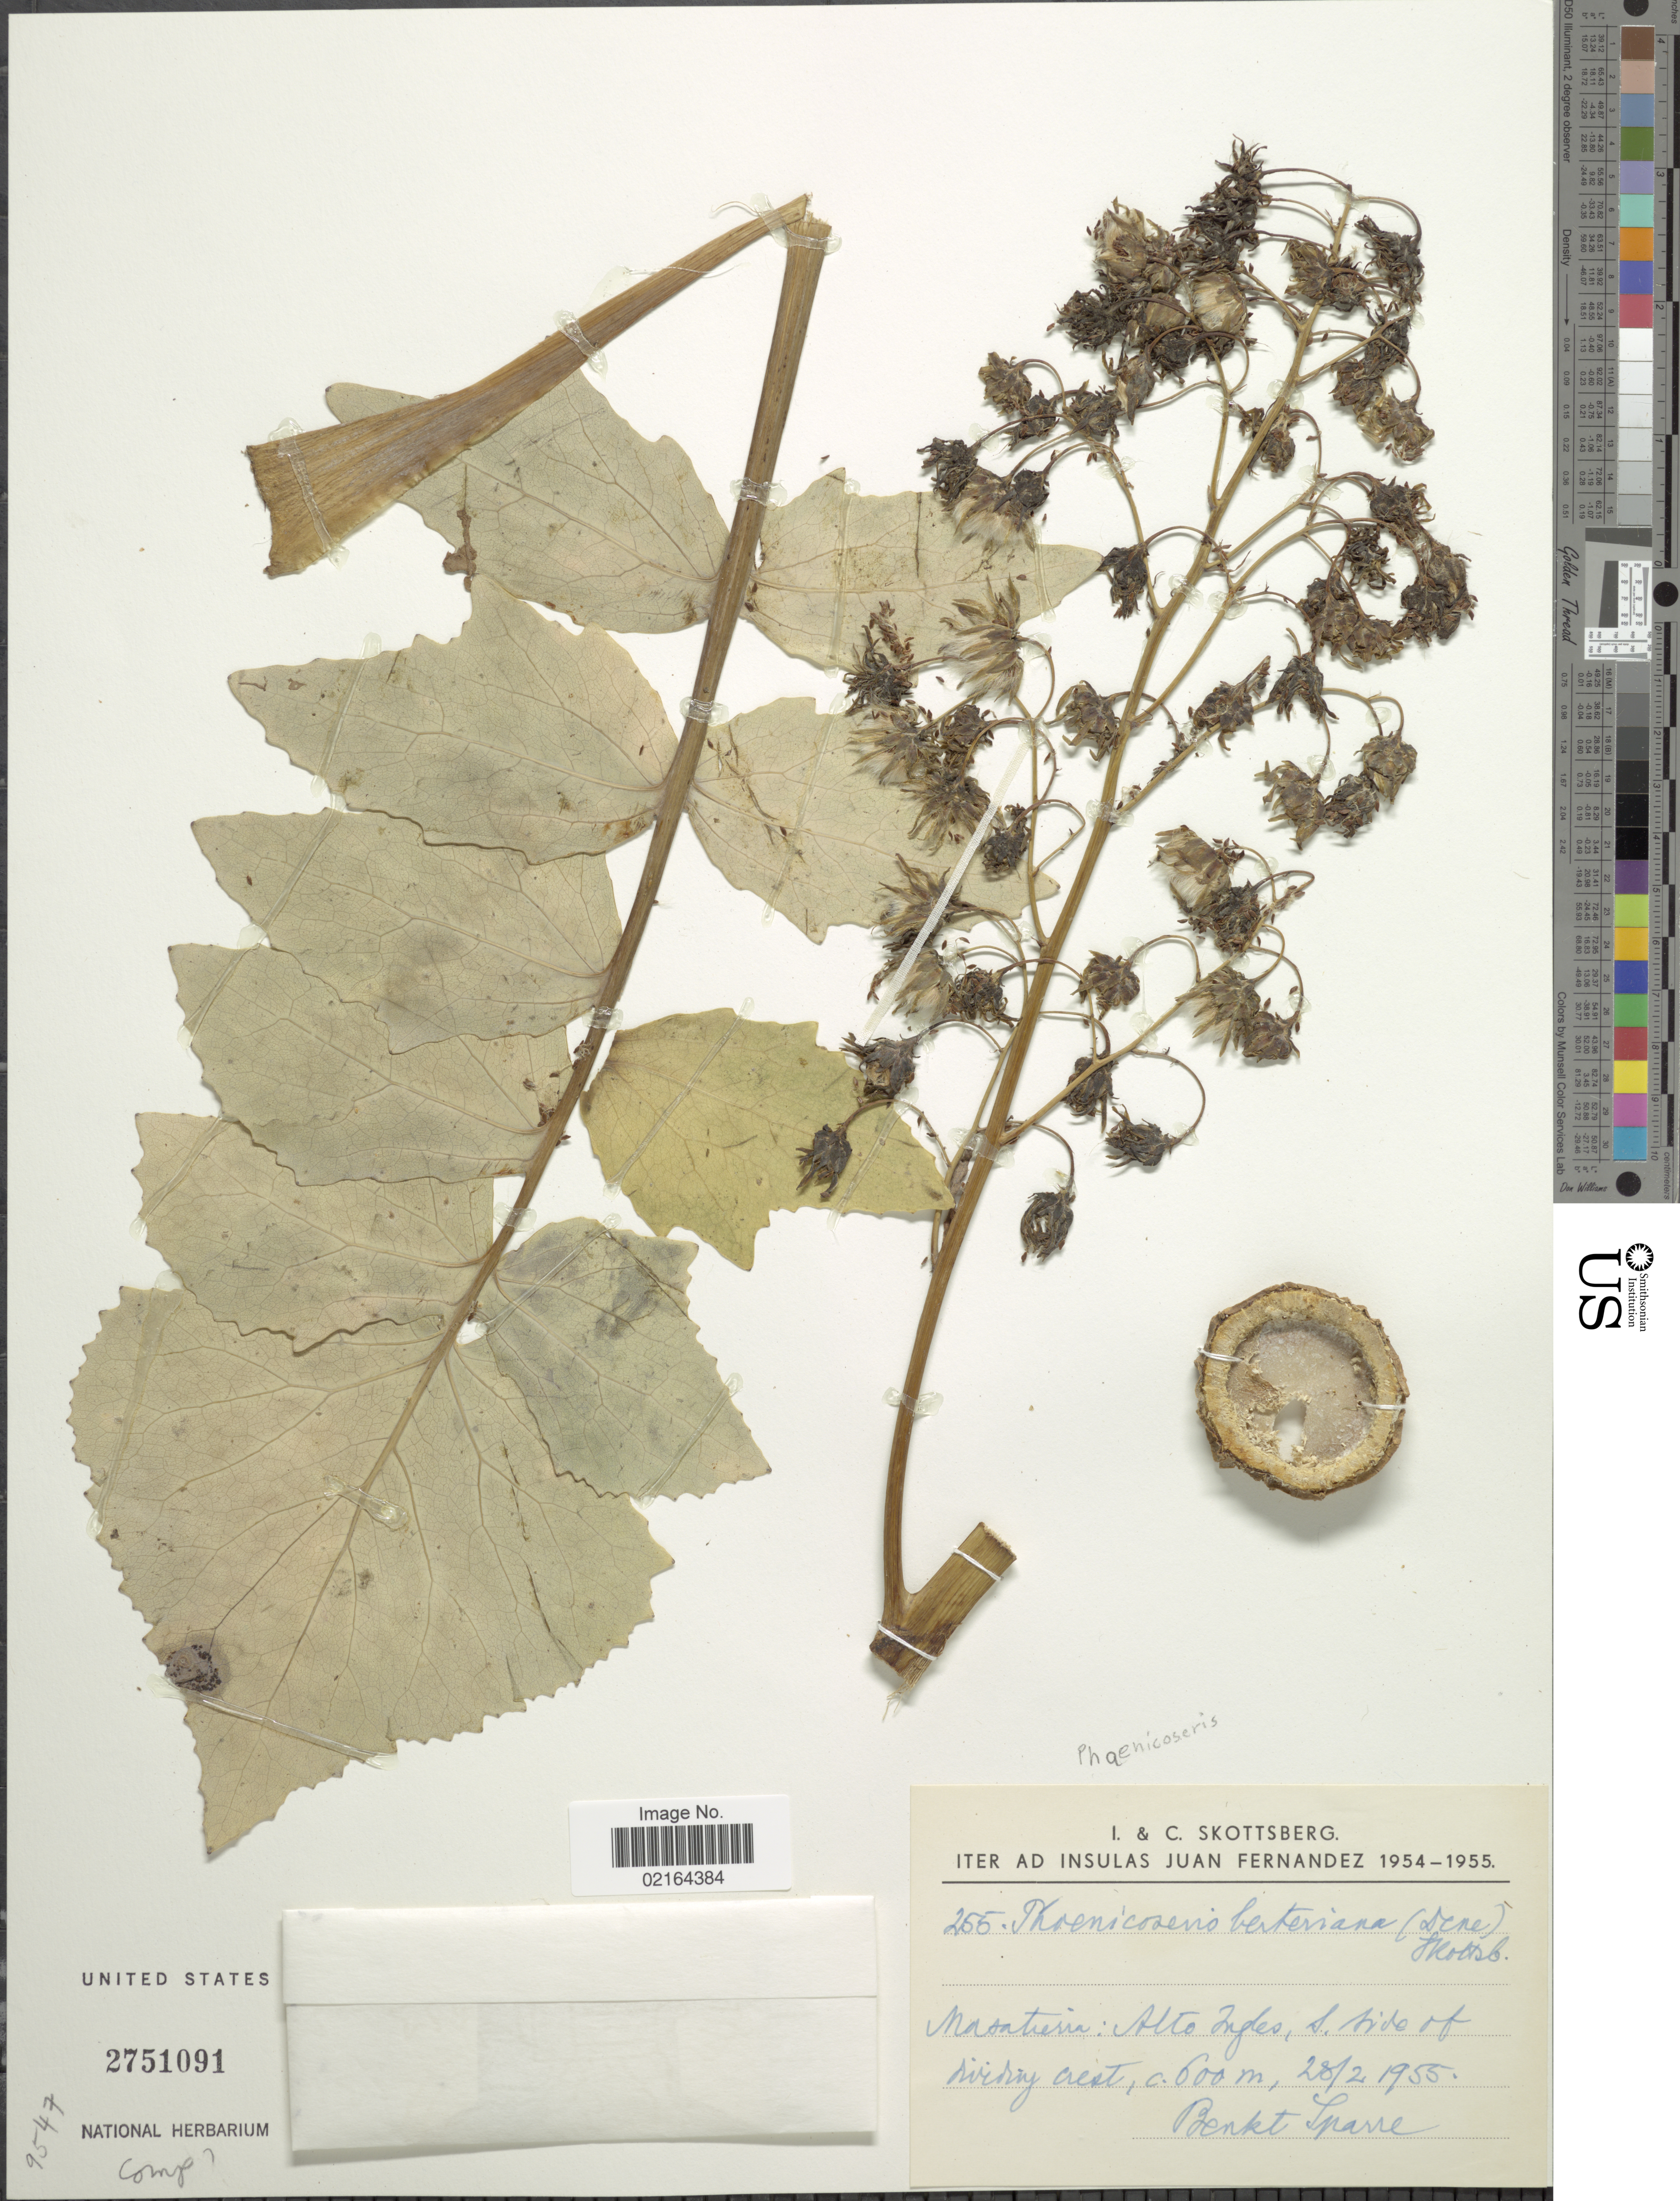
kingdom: Plantae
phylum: Tracheophyta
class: Magnoliopsida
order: Asterales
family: Asteraceae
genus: Sonchus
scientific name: Sonchus berteroanus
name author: (Decne.) S.C. Kim & Mejías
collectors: B. Sparre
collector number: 255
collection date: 1955-02-28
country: Chile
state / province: Valparaíso (V)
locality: Iter ad Insulas Juan Fernandez, Masatierra: Alto Ingles, S. side of dividery crest.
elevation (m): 600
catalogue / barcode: US 2751091